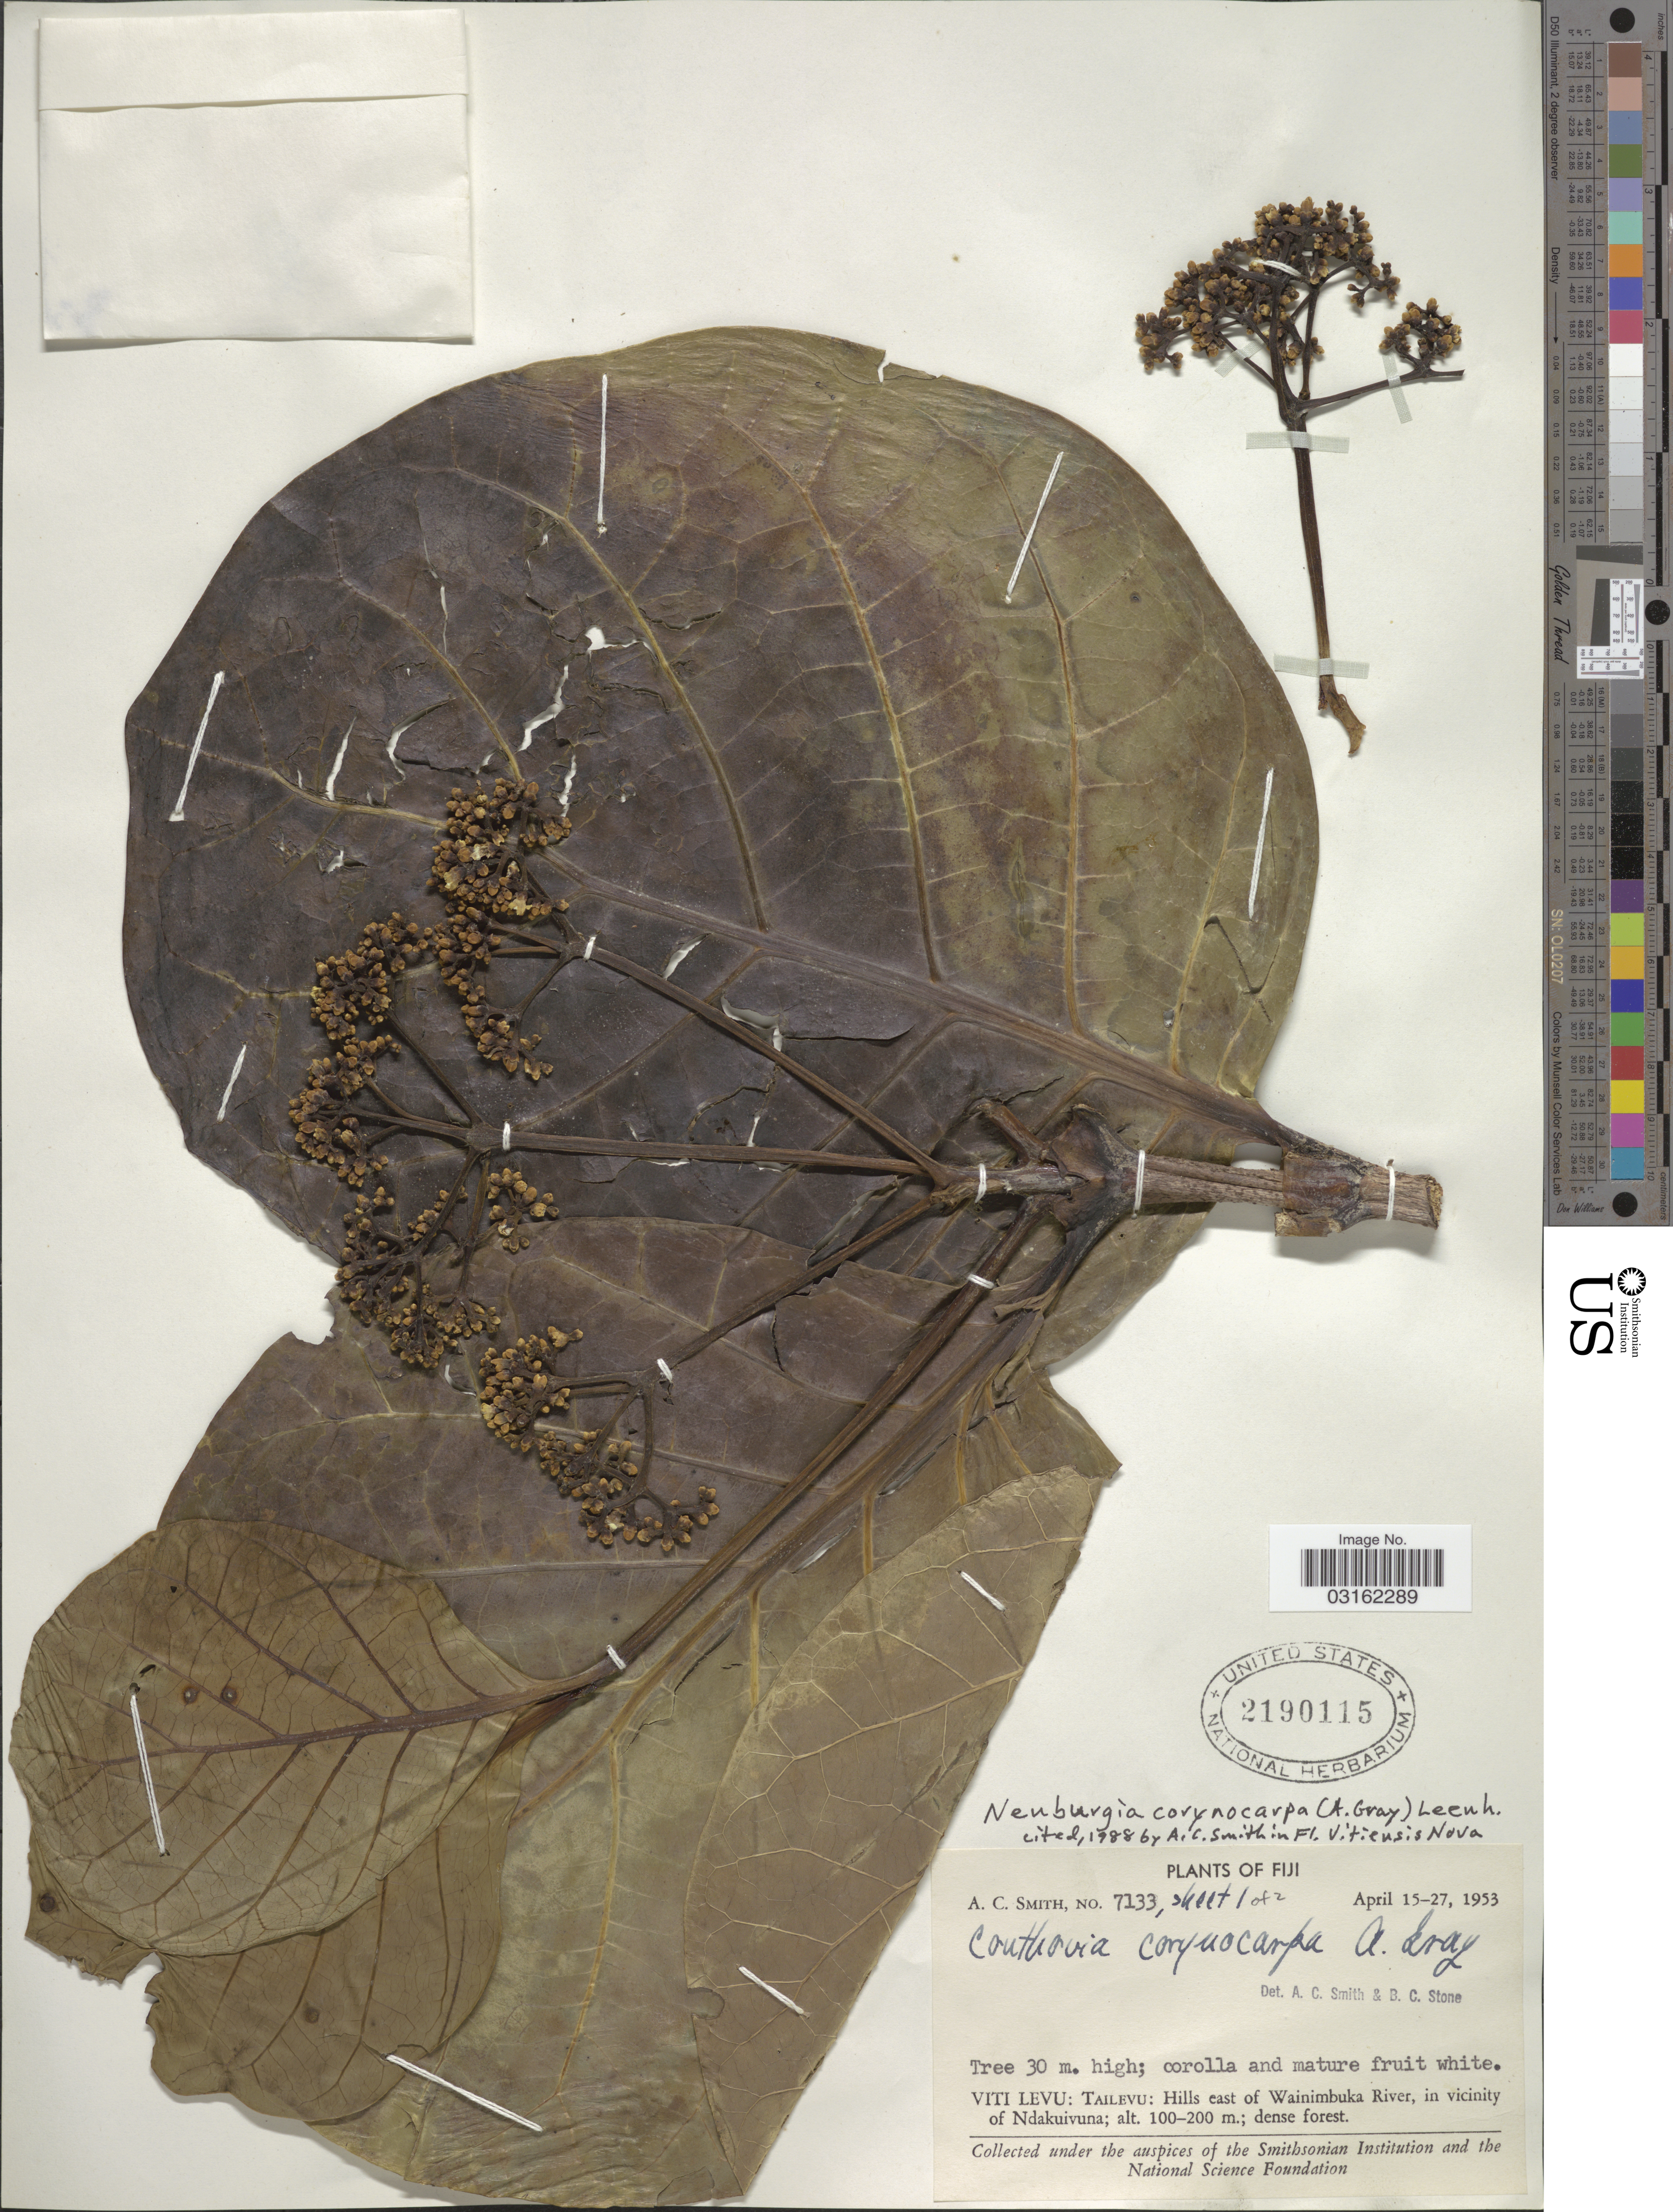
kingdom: Plantae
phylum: Tracheophyta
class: Magnoliopsida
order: Gentianales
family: Loganiaceae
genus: Neuburgia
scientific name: Neuburgia corynocarpa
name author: (A. Gray) Leenh.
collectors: A. C. Smith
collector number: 7133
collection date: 1953-04-15/1953-04-27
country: Fiji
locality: Viti Levu: Tailevu: Hills east of Wainimbuka River, in vicinity of Ndakuivuna.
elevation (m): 100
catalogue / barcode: US 2190115